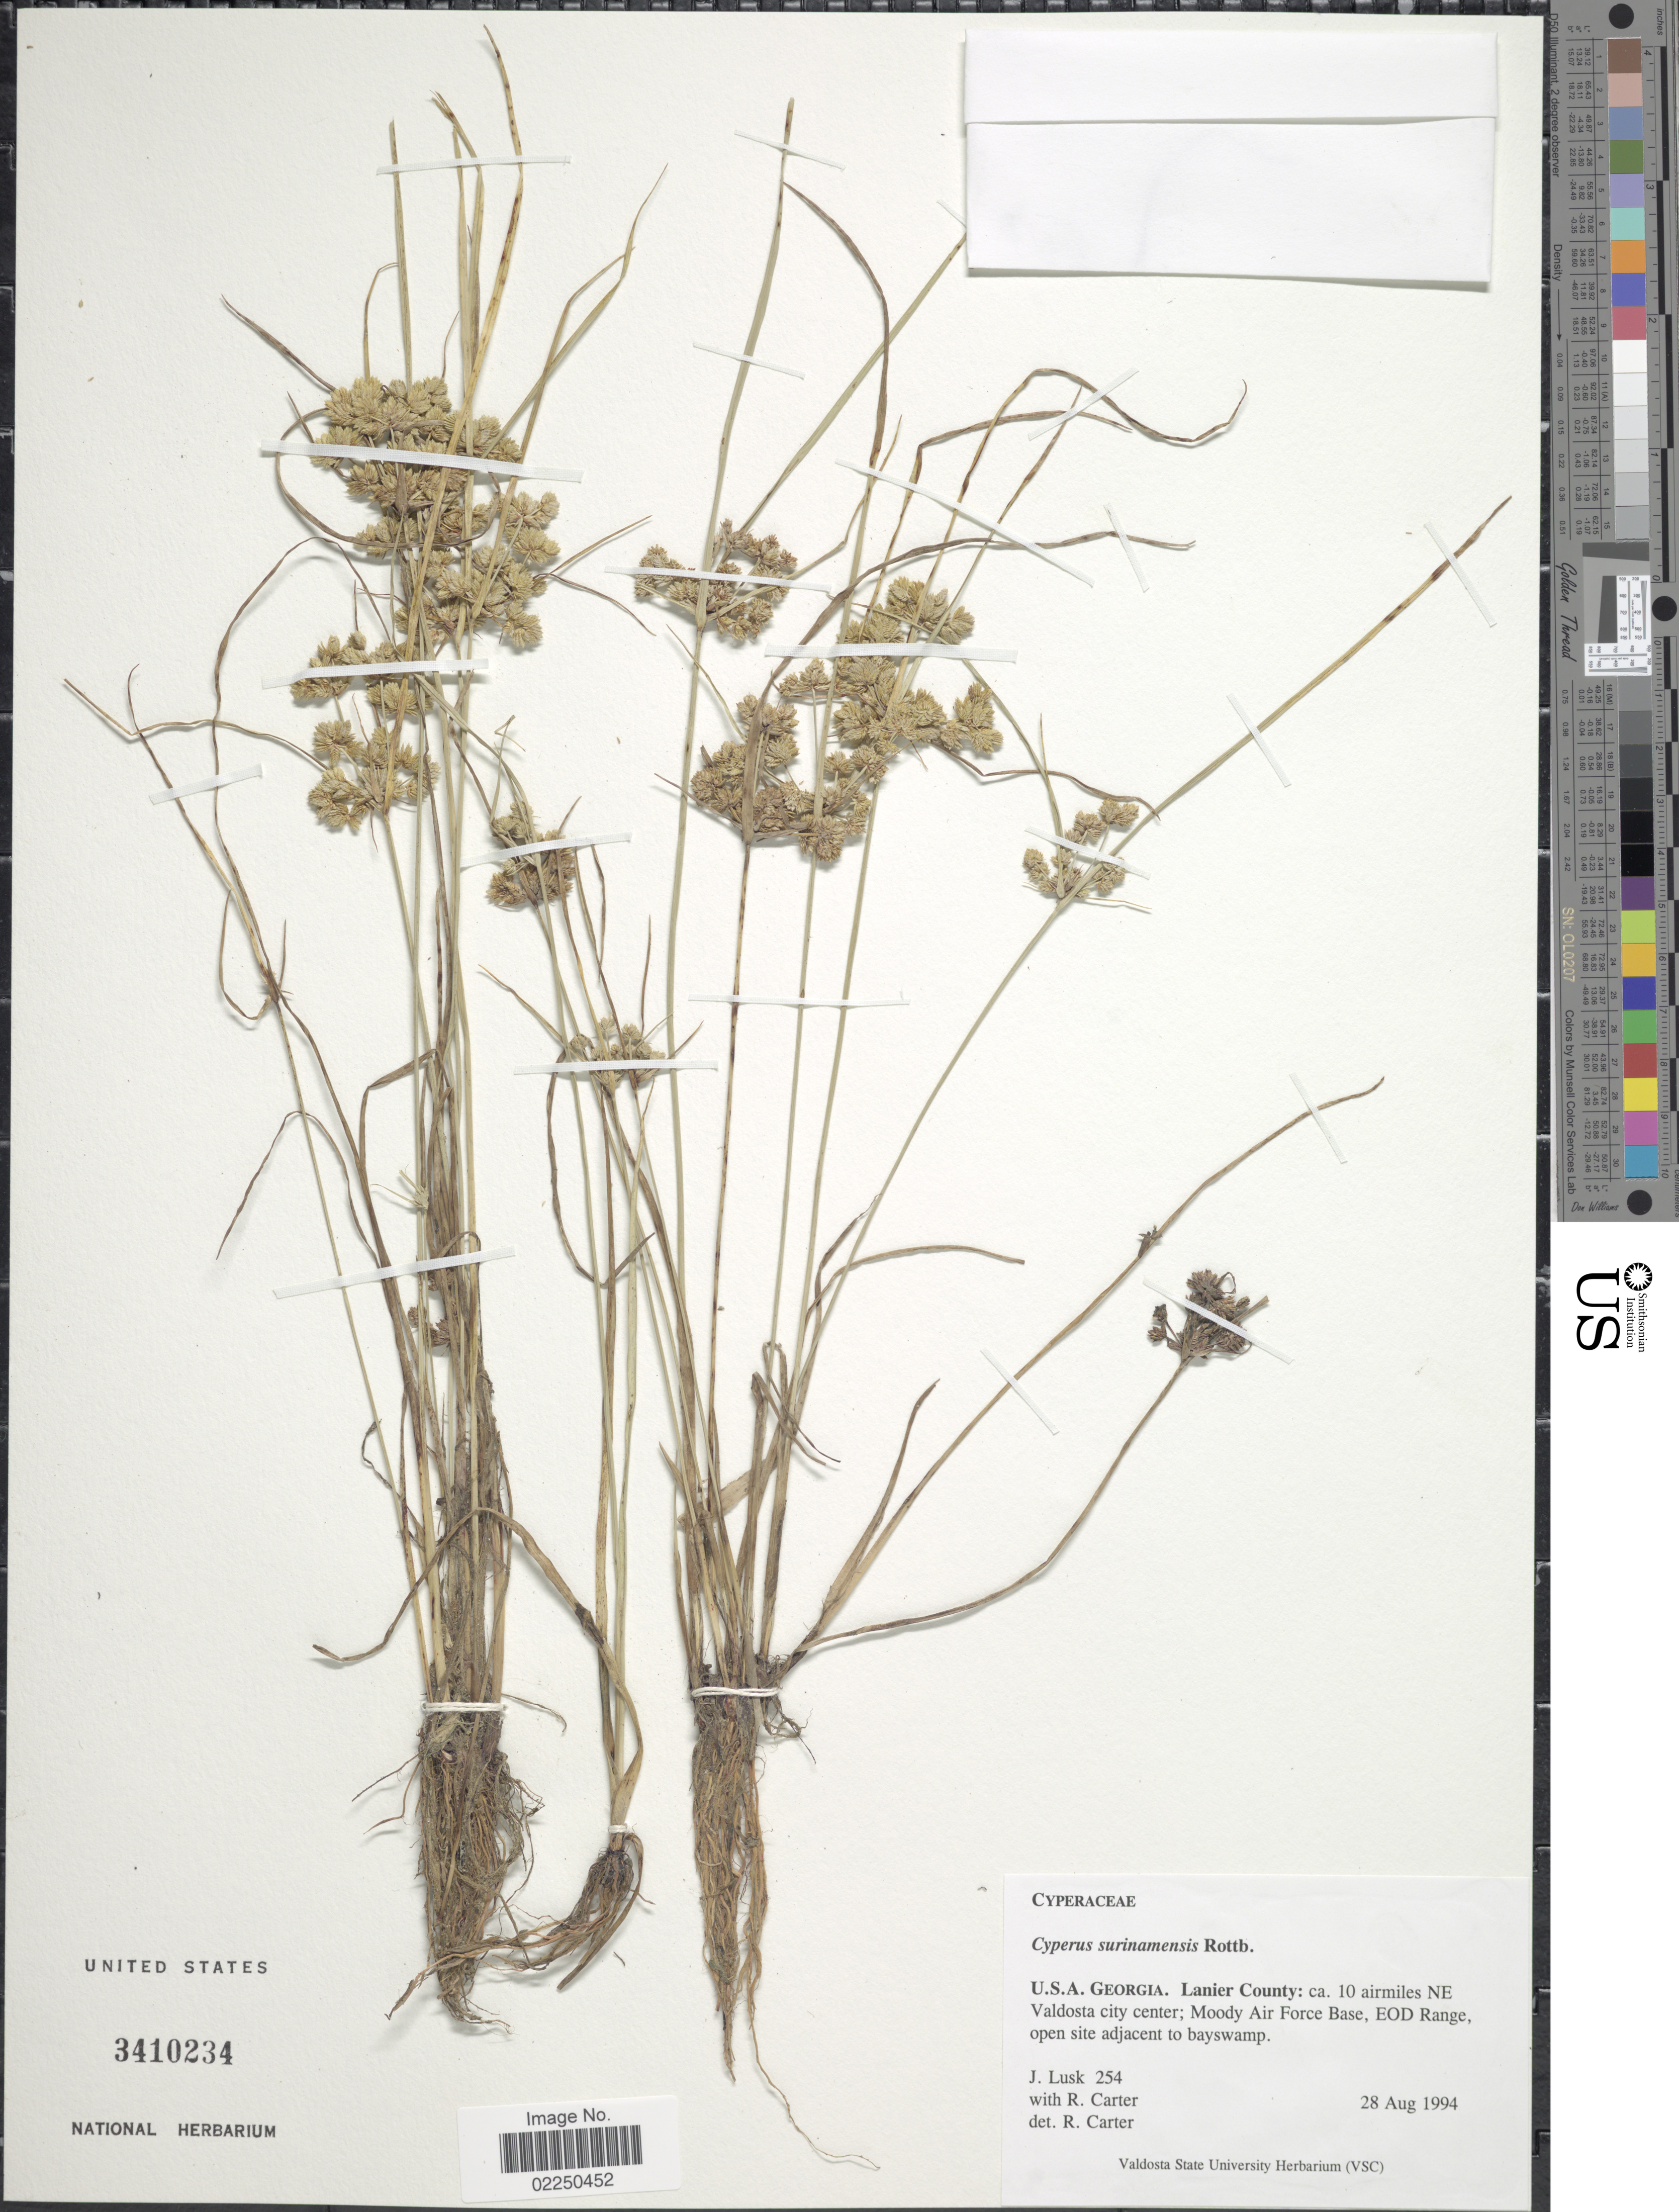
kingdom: Plantae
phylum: Tracheophyta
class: Liliopsida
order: Poales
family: Cyperaceae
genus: Cyperus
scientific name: Cyperus surinamensis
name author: Rottb.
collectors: J. Lusk & R. Carter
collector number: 254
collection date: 1994-08-28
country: United States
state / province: Georgia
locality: Lamier County; ca. 10 airmiles NE Voldosta city center; Moody Air Force base, EOD Range, open site adjacent to babyswamp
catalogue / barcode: US 3410234